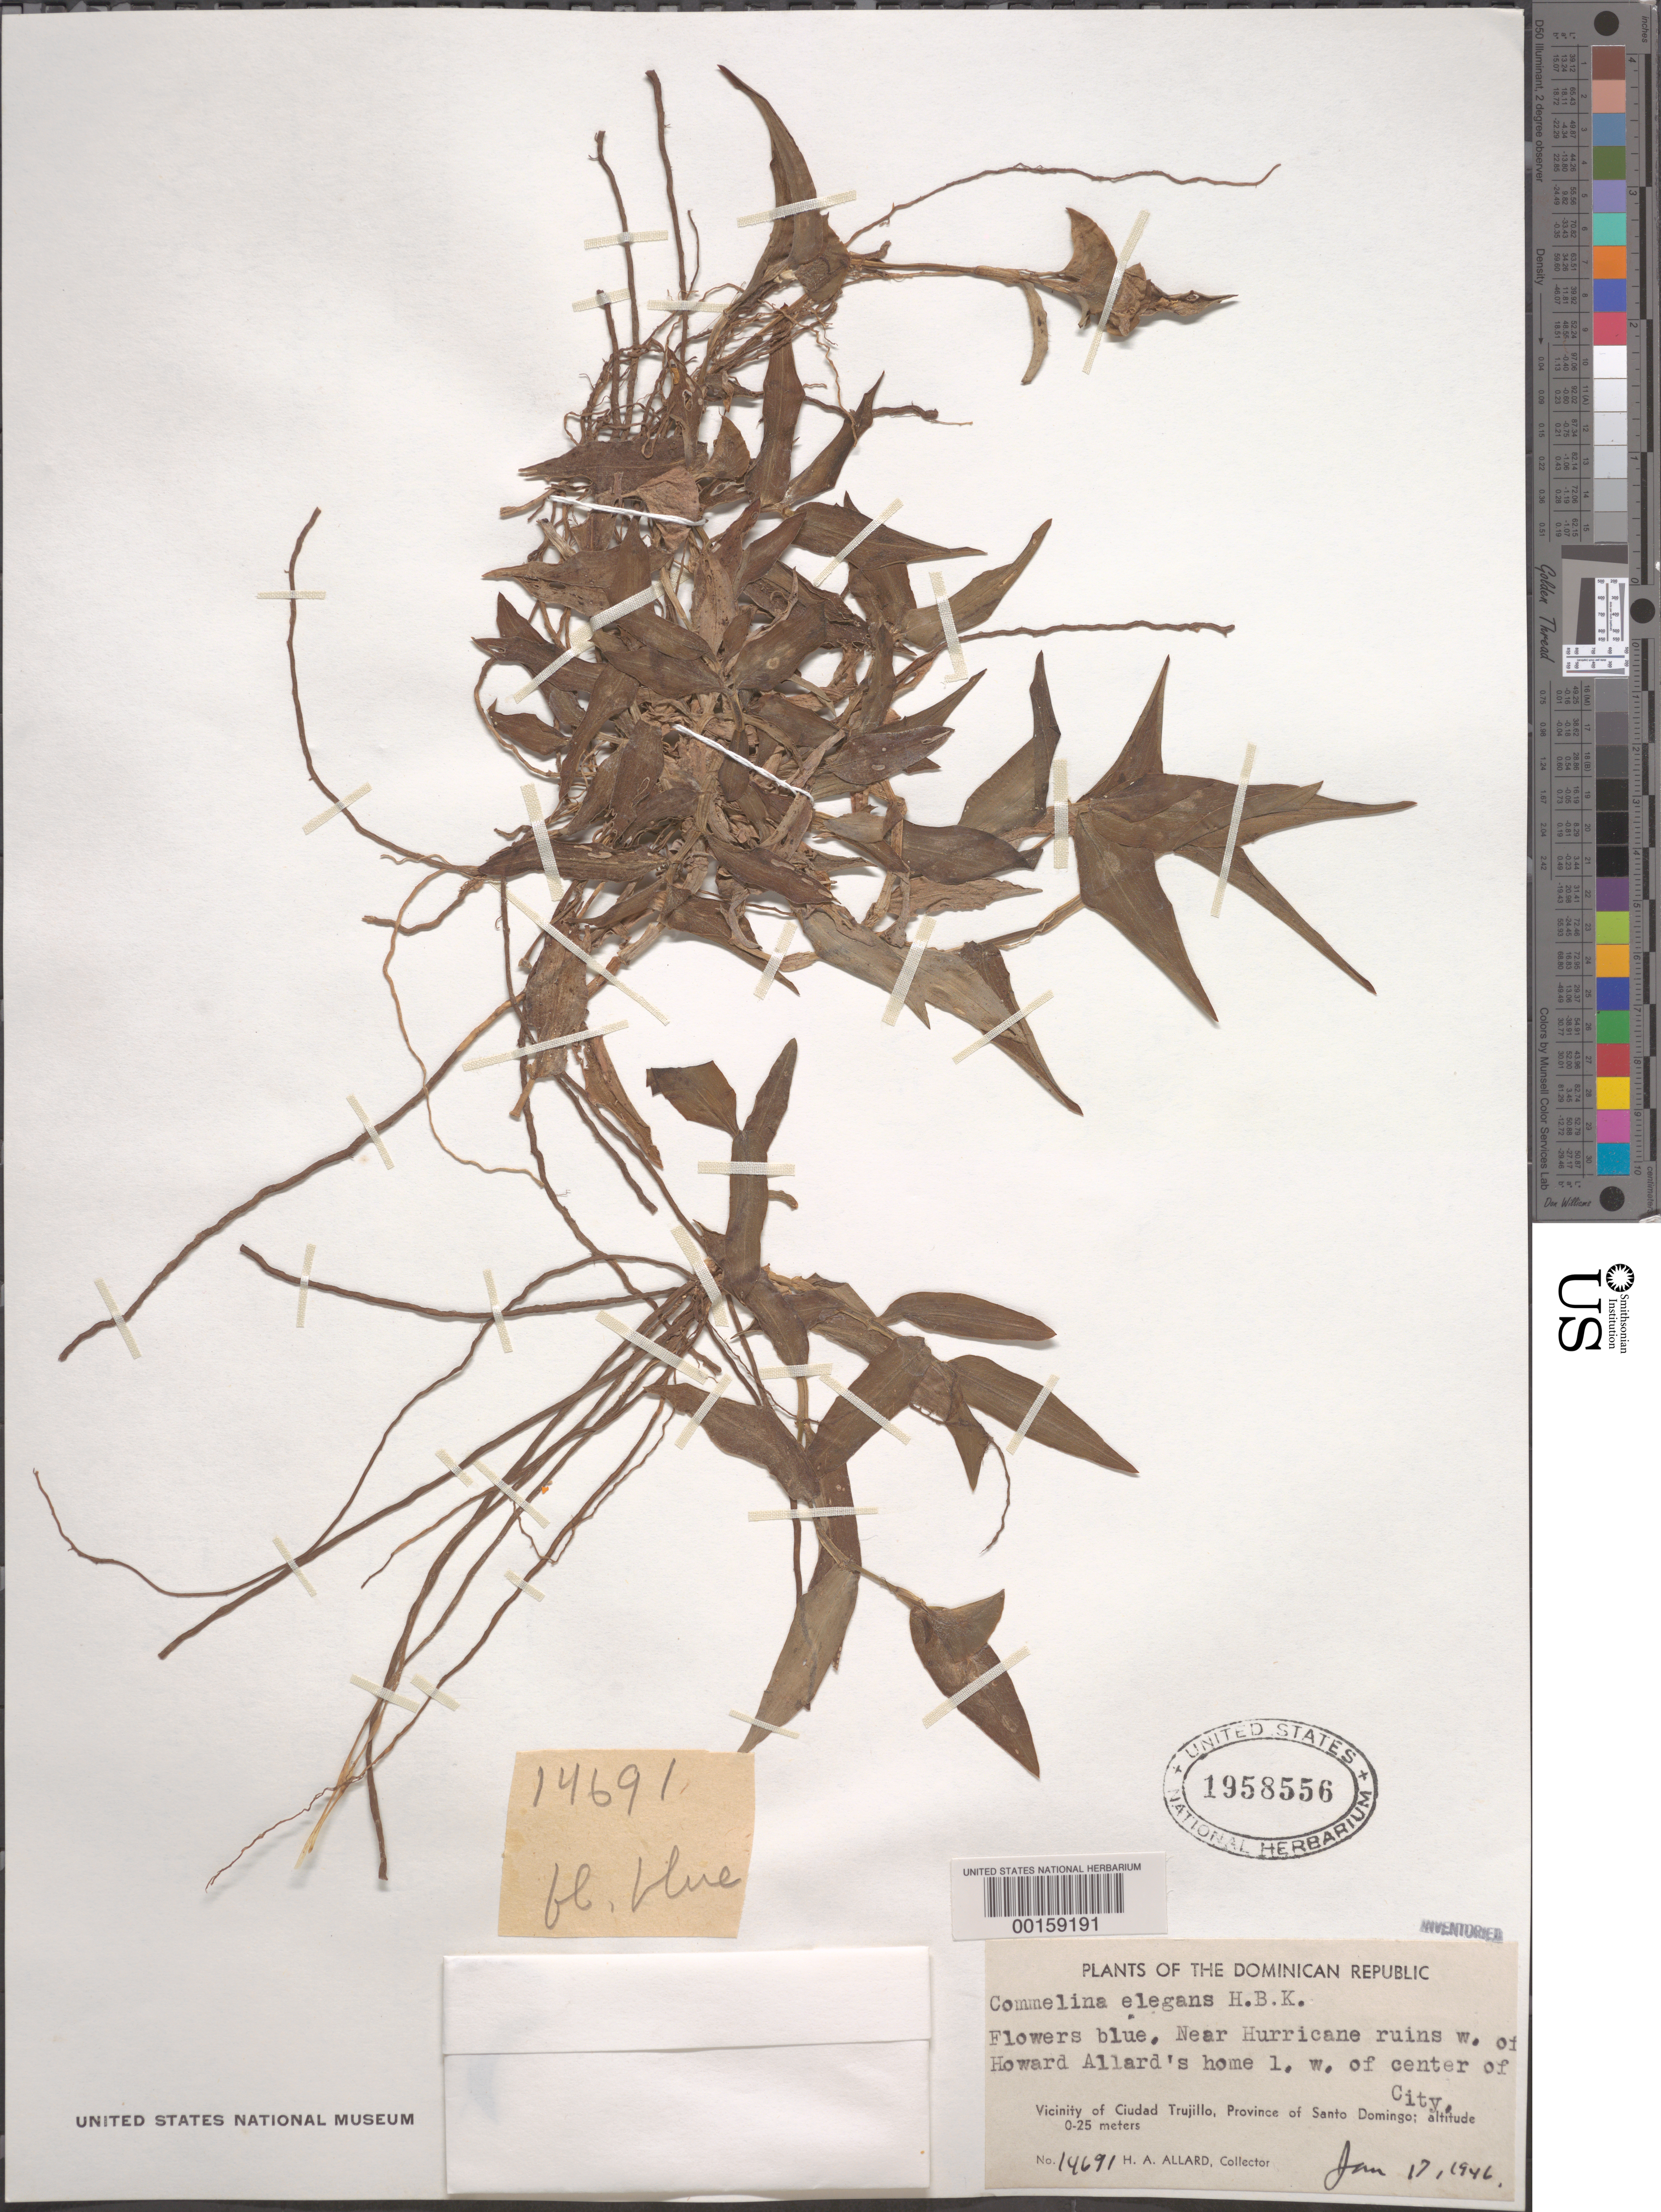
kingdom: Plantae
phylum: Tracheophyta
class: Liliopsida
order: Commelinales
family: Commelinaceae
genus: Commelina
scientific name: Commelina erecta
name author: L.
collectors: H. A. Allard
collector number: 14691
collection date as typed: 17 Jan 1946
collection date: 1946-01-17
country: Dominican Republic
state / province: Distrito Nacional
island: Hispaniola Island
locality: Ciudad trujillo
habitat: near hurricane ruins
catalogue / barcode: US 1958556